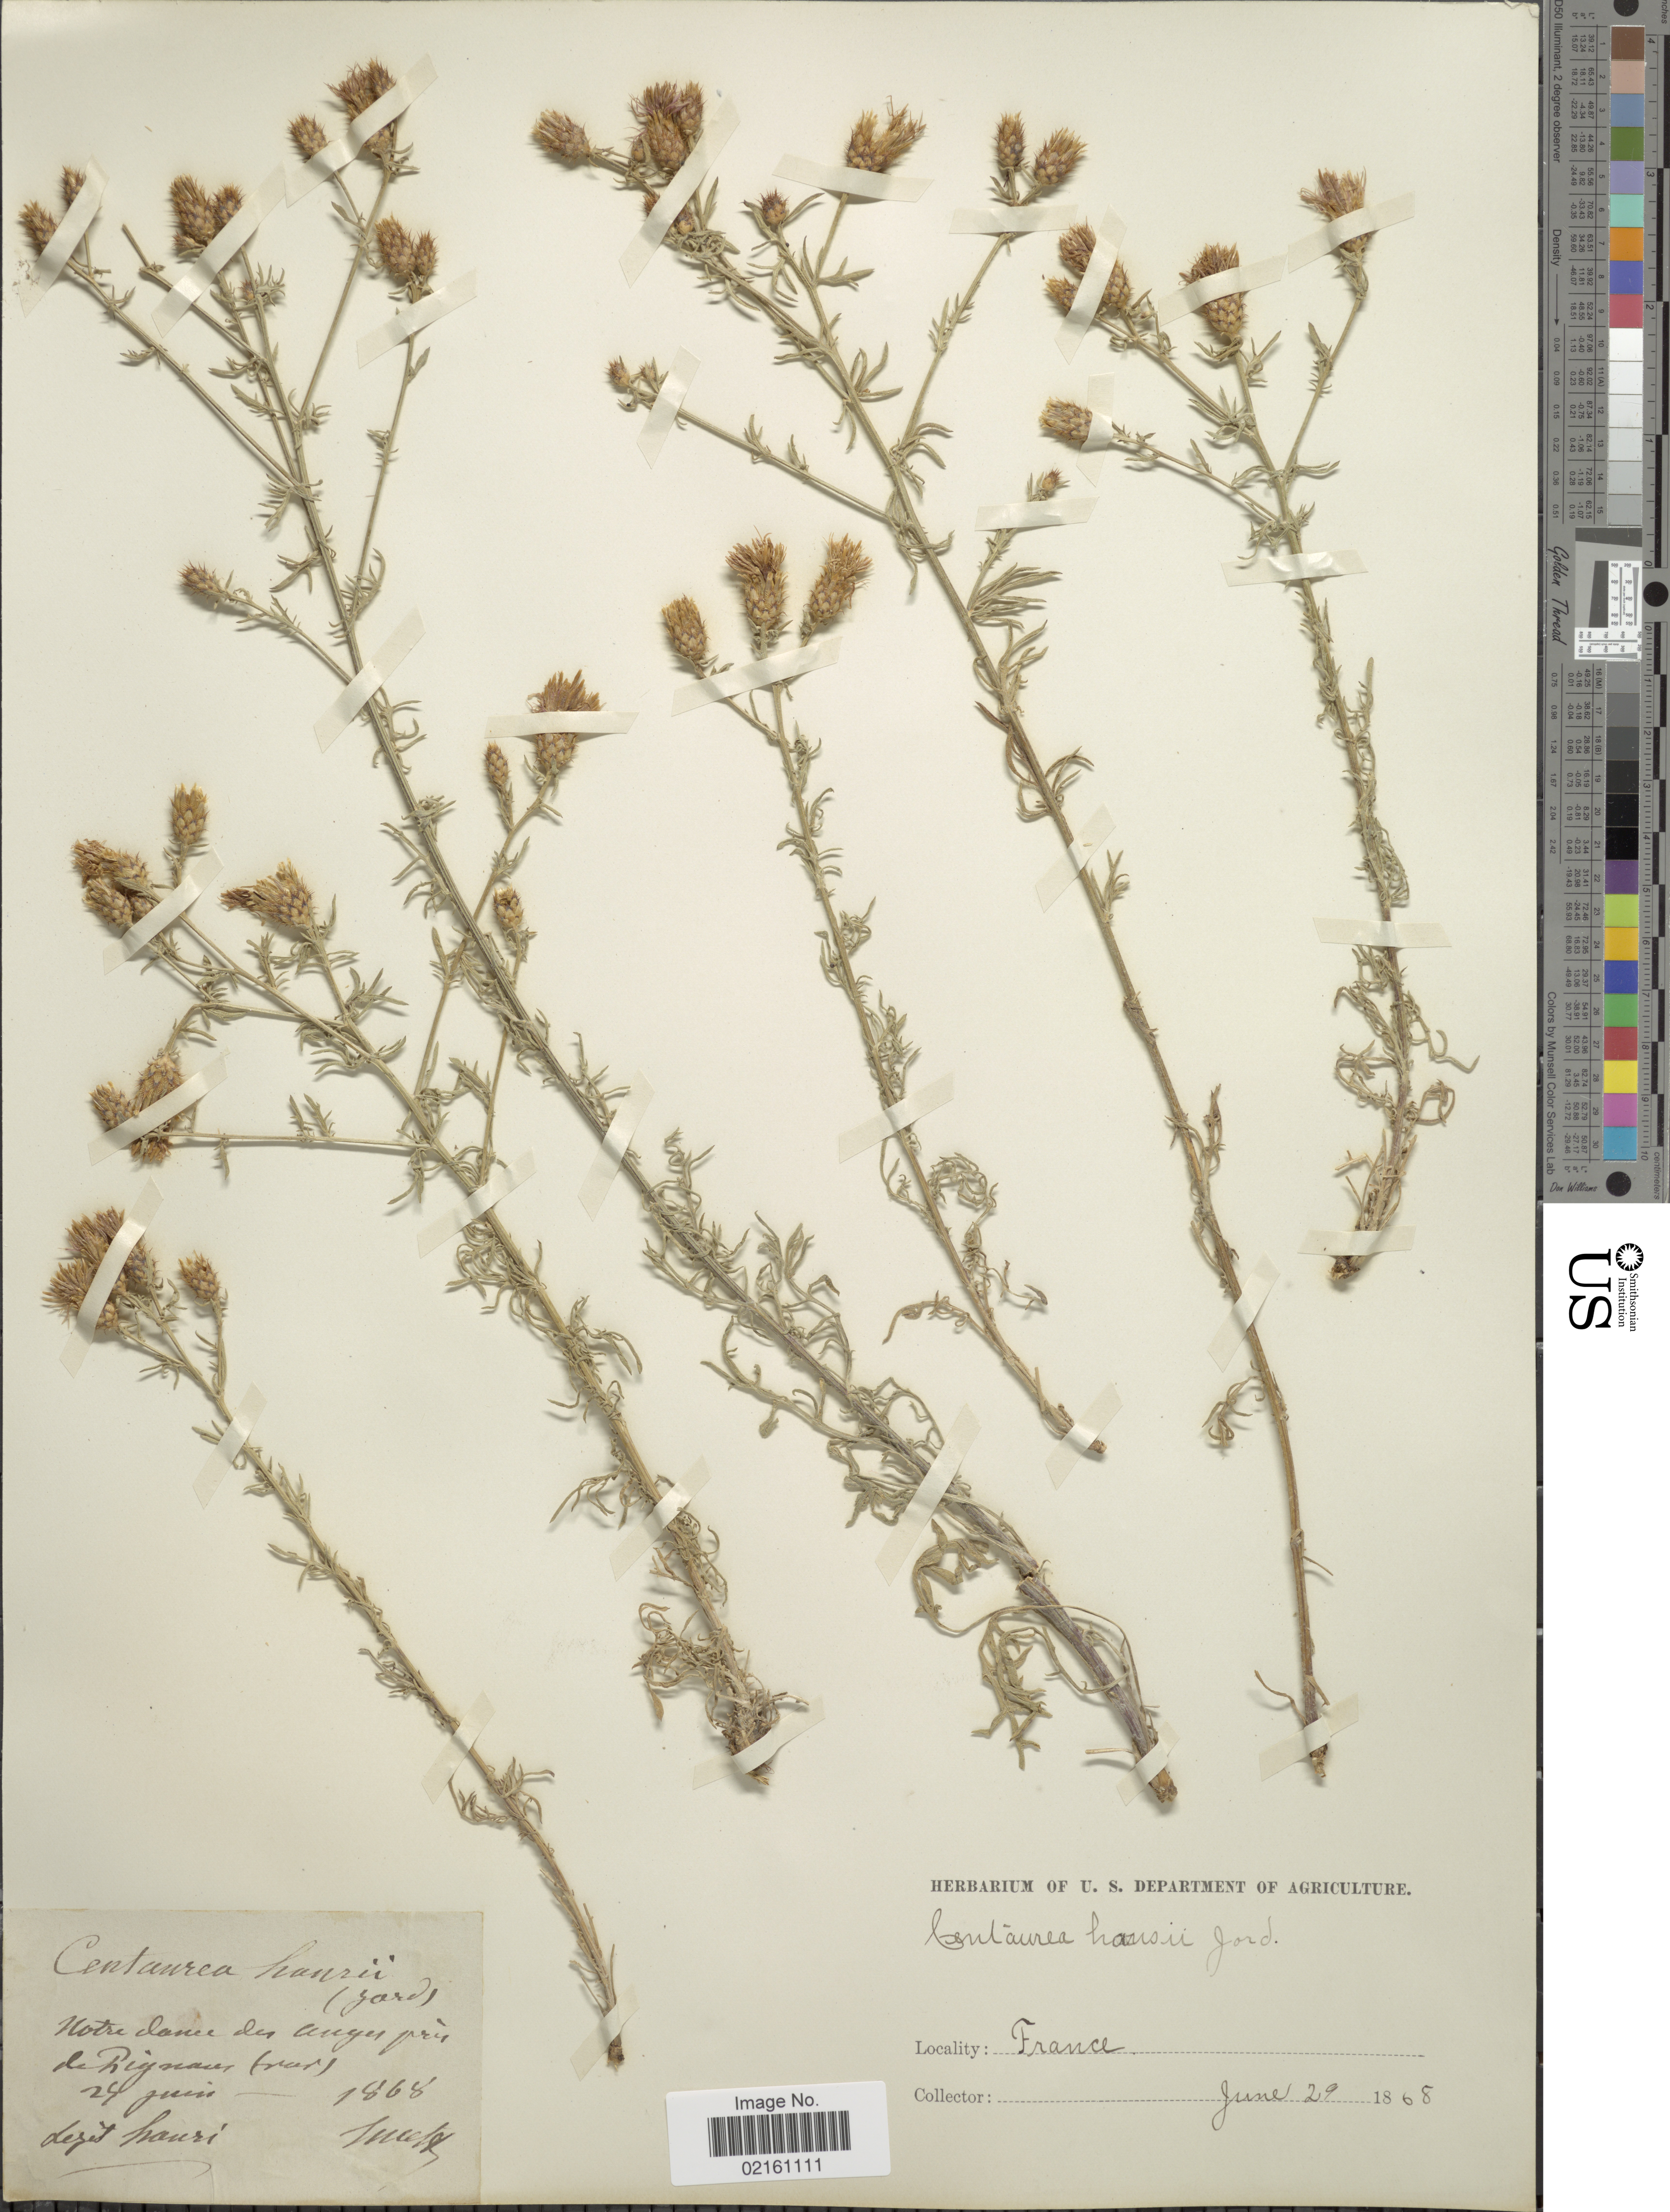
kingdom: Plantae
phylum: Tracheophyta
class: Magnoliopsida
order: Asterales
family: Asteraceae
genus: Centaurea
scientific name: Centaurea hanrii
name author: Jord.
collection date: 1868-06-29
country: France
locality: Pres de Rignam Dept. Hauri [interpreted]